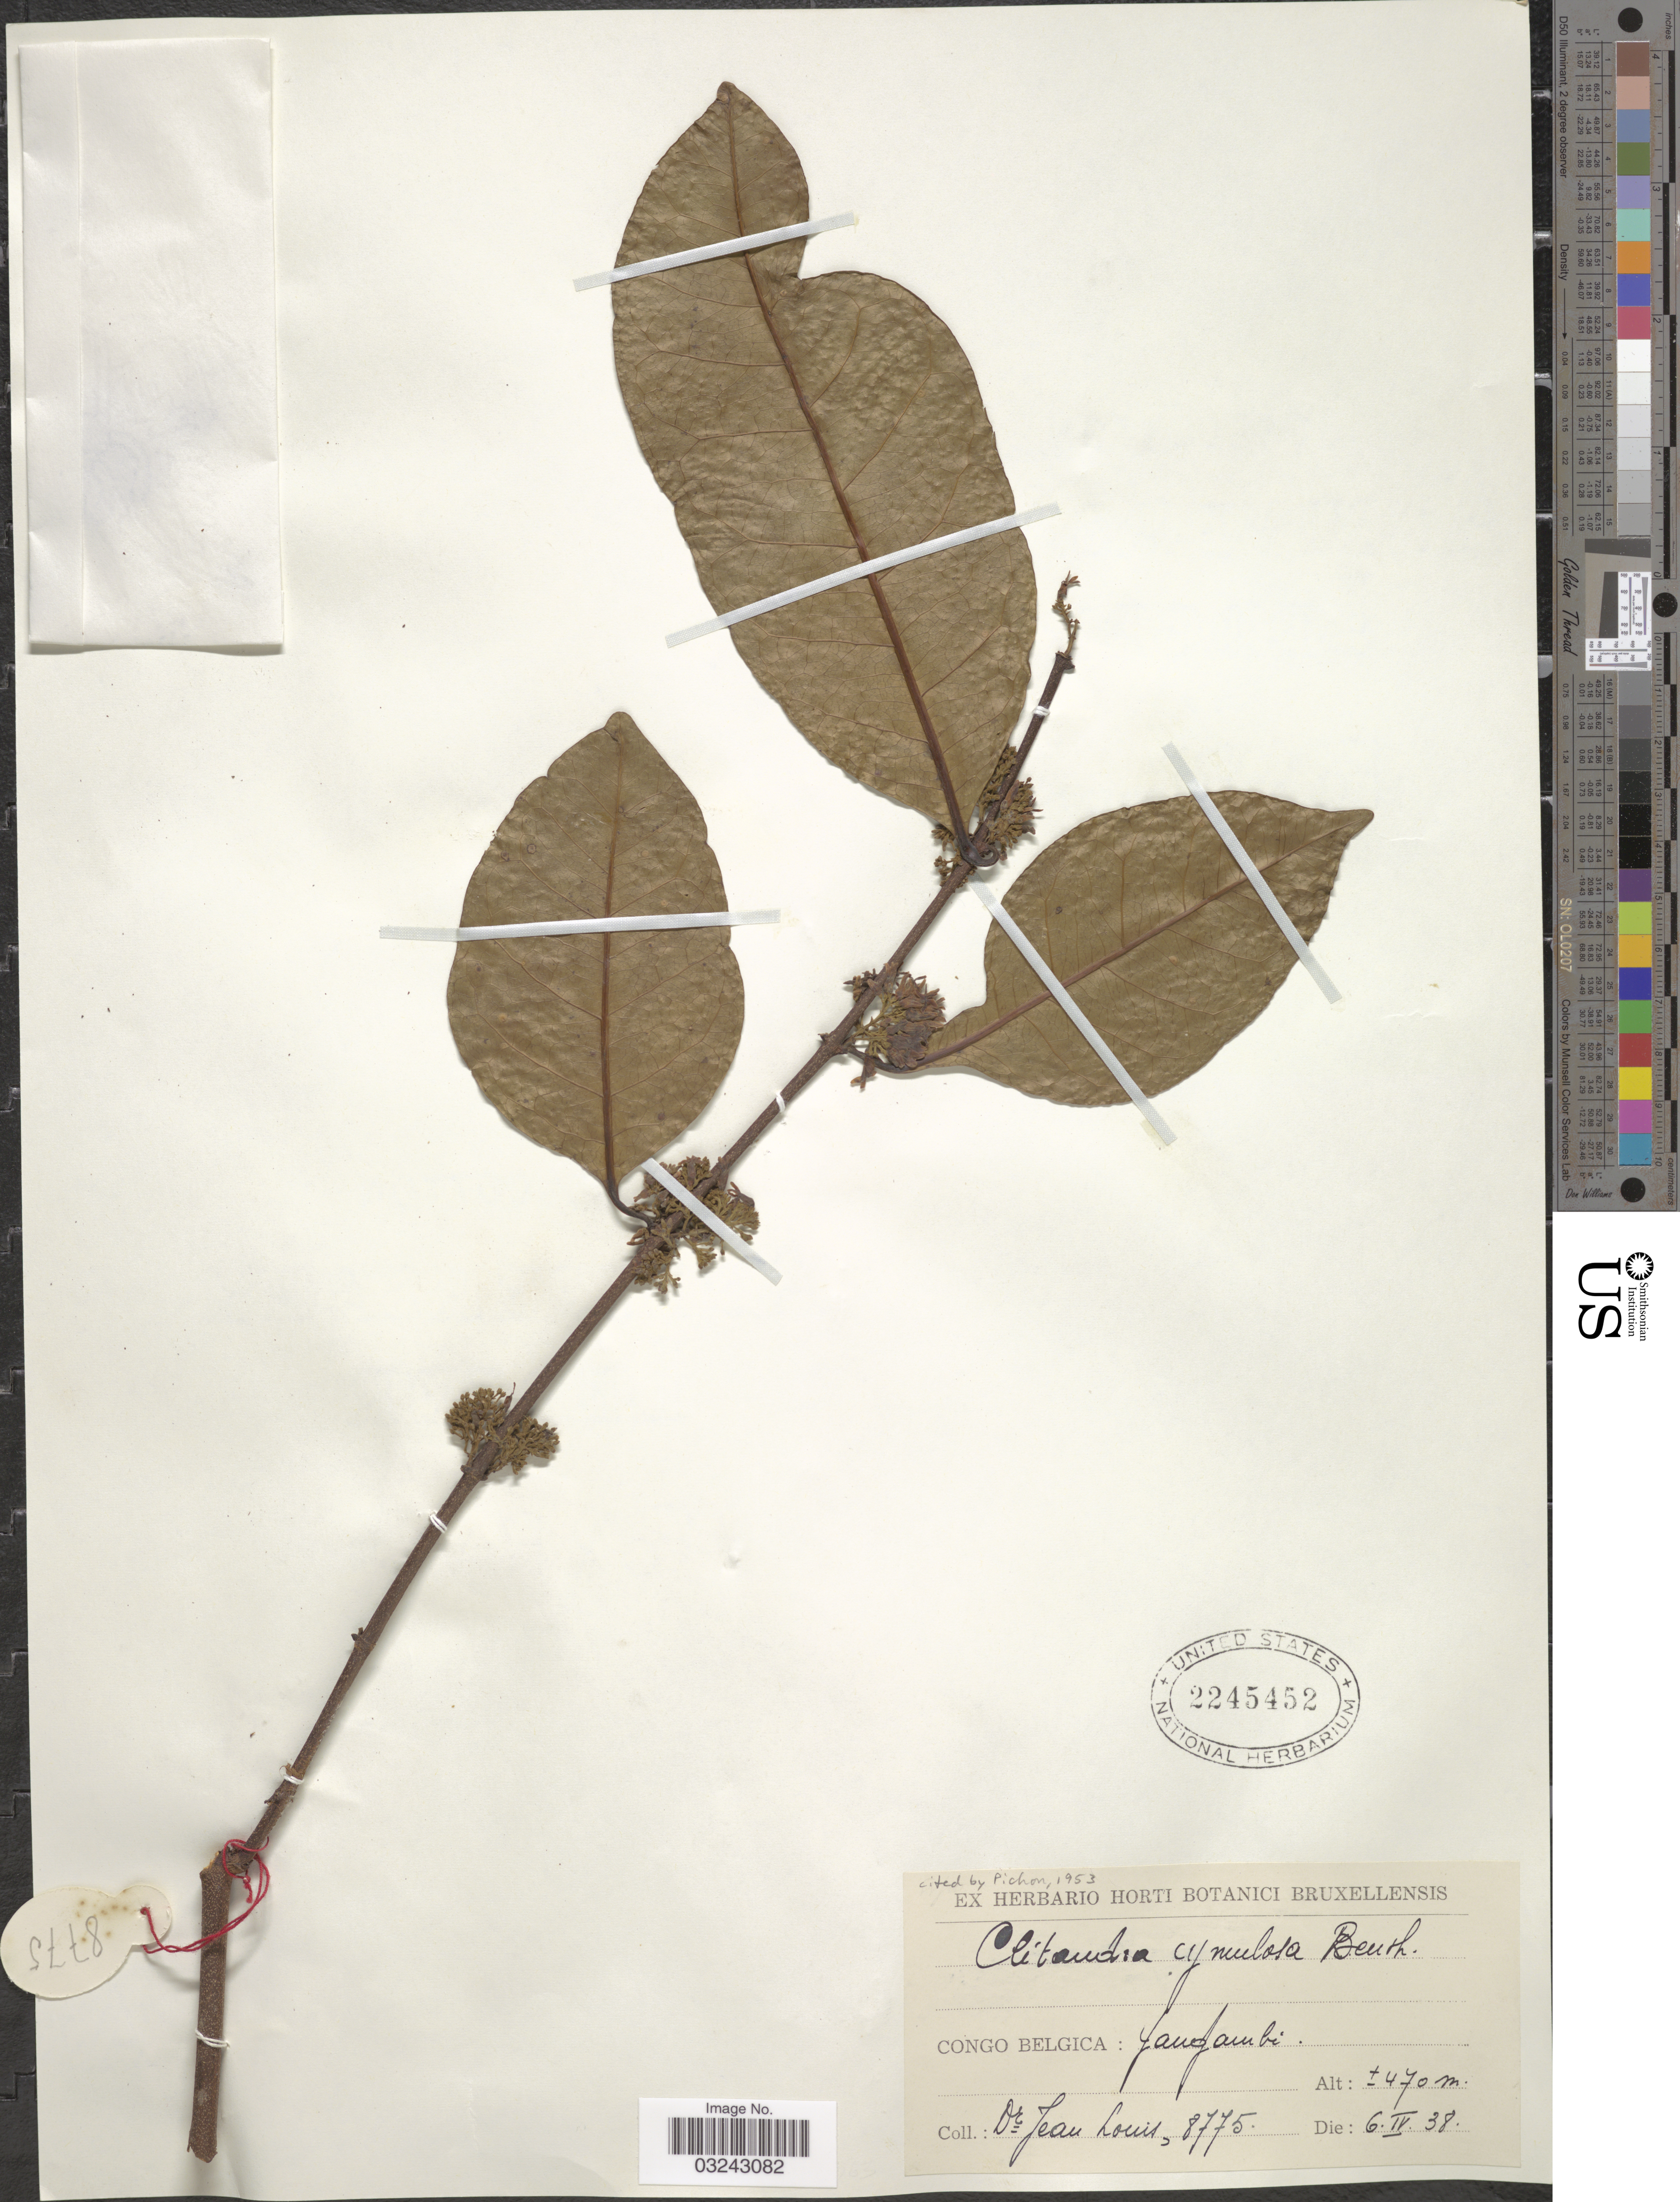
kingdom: Plantae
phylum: Tracheophyta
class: Magnoliopsida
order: Gentianales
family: Apocynaceae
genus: Clitandra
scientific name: Clitandra cymulosa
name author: Benth.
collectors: J. Louis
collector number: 8775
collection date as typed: Transcribed d/m/y: 6/4/38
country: Congo, Democratic Republic of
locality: Congo Belgica: Yangambi.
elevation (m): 470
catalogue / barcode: US 2245452